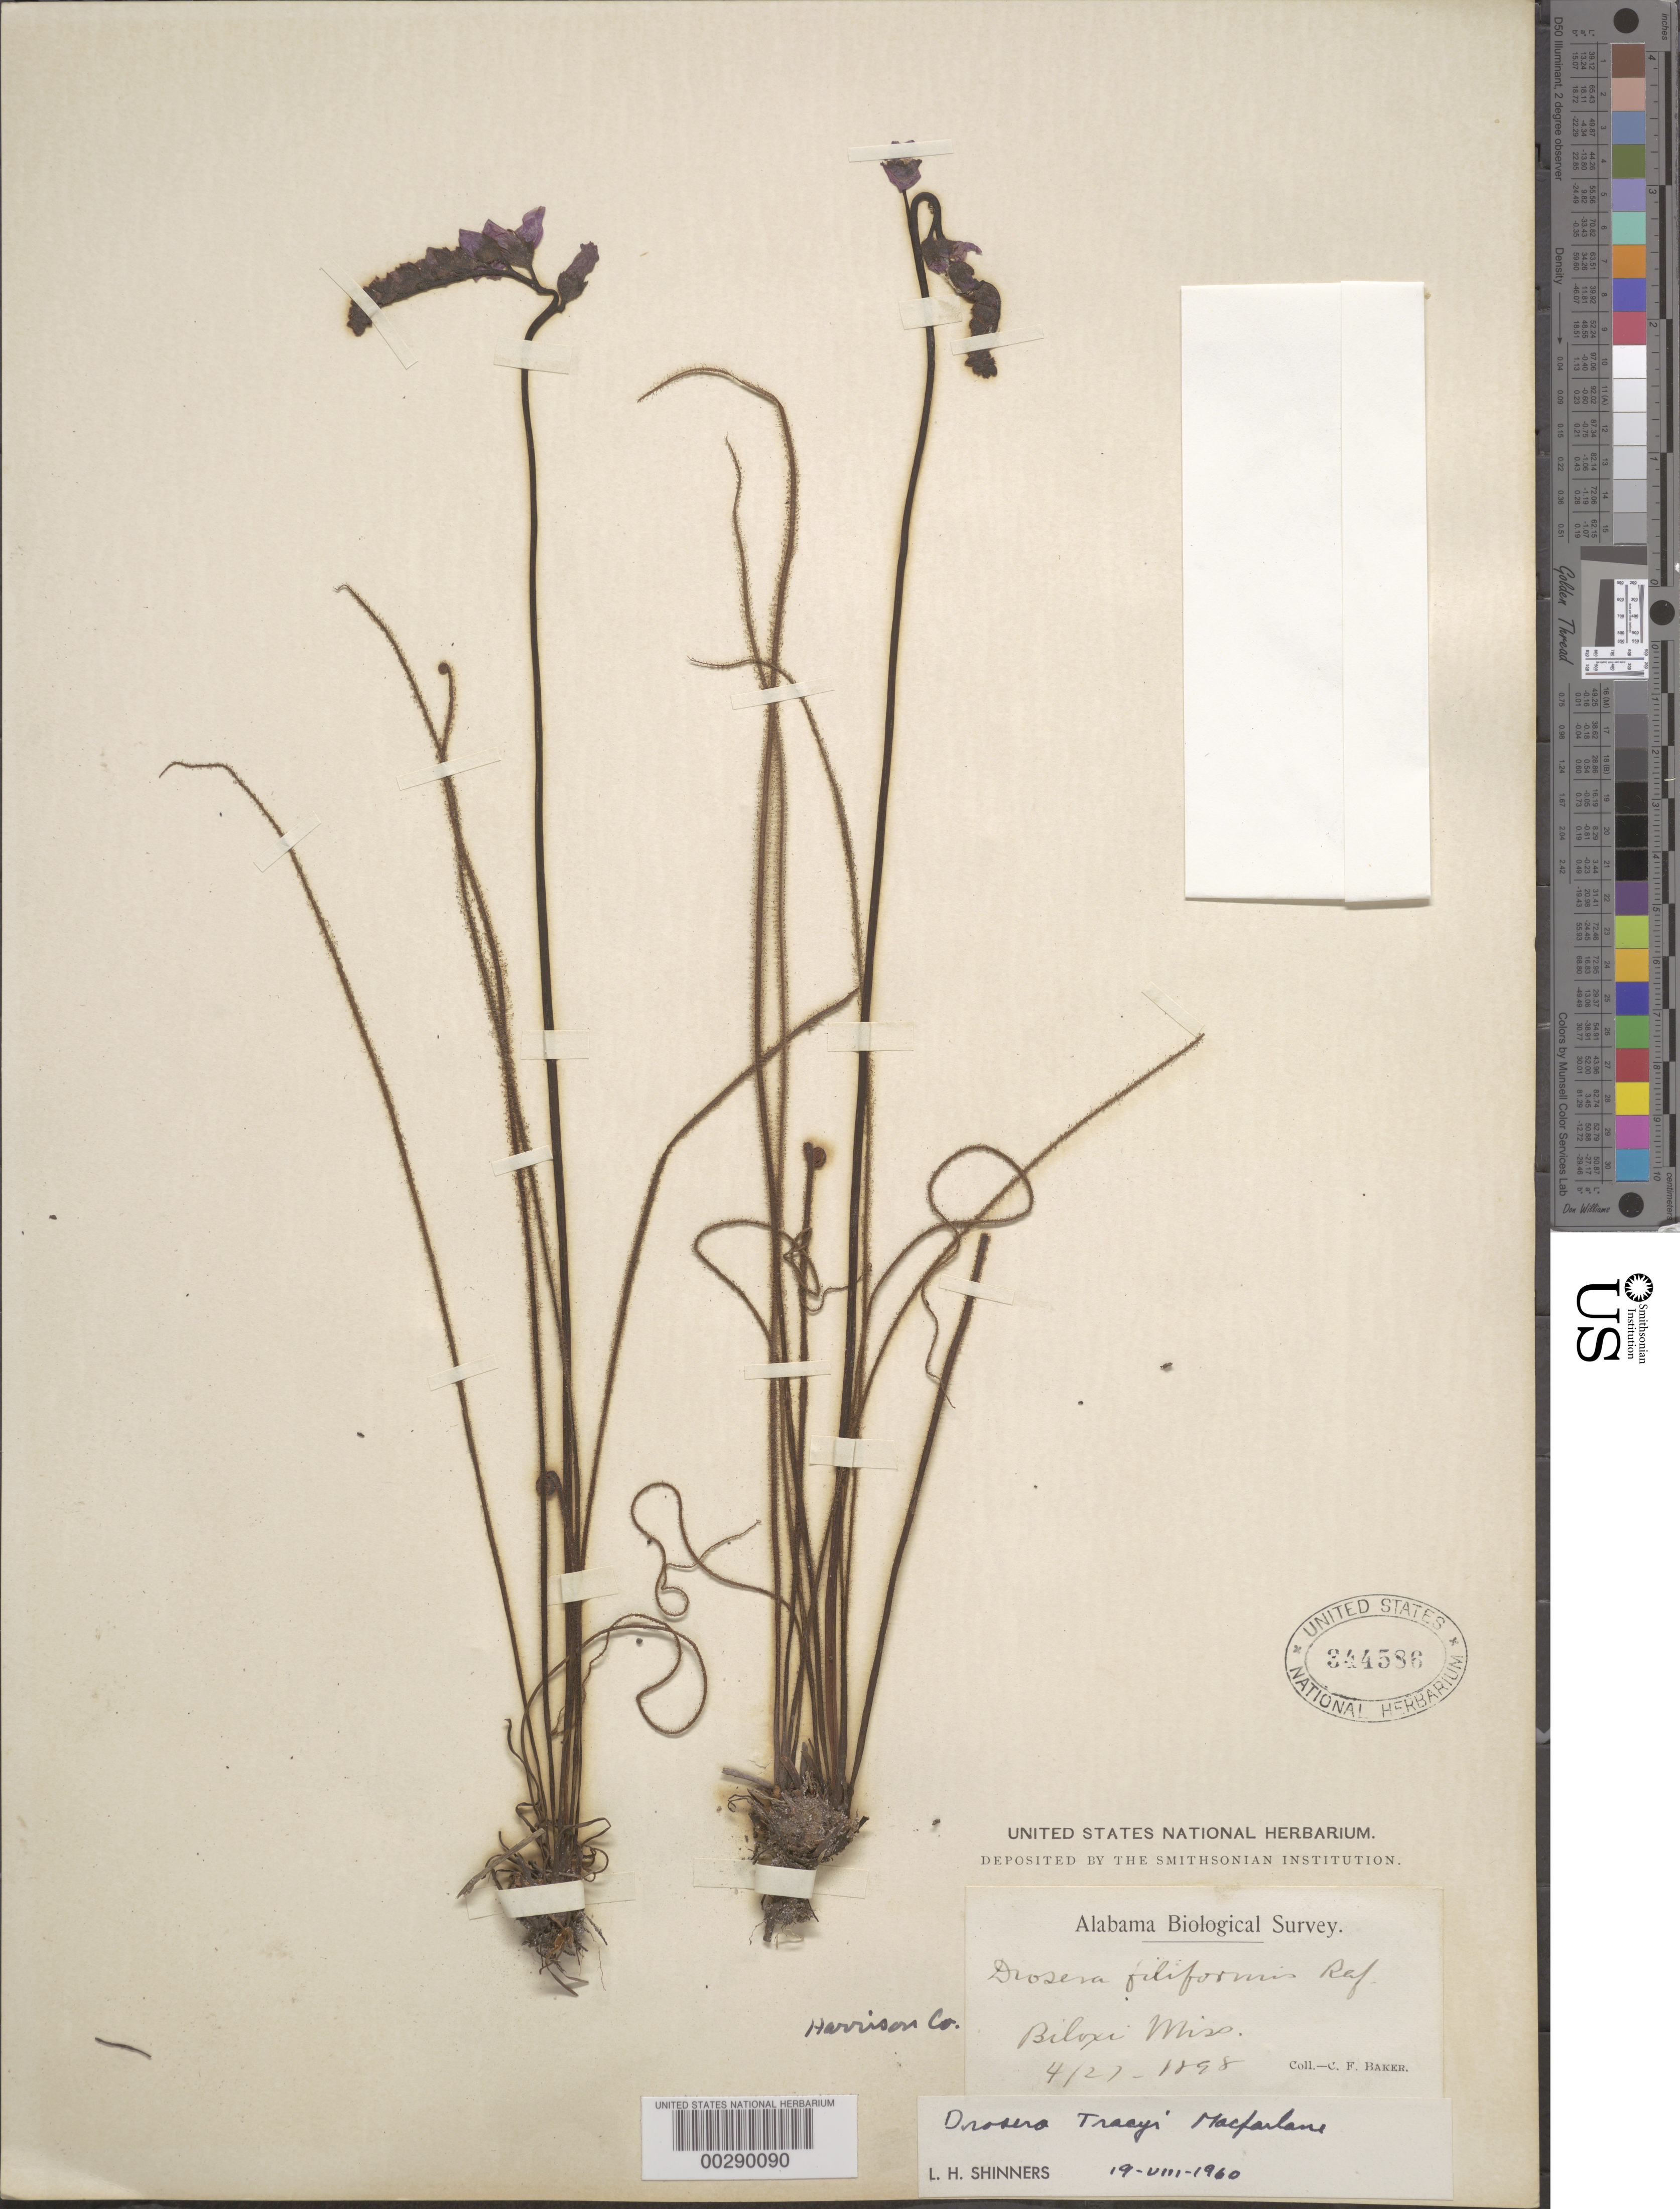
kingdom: Plantae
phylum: Tracheophyta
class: Magnoliopsida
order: Caryophyllales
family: Droseraceae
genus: Drosera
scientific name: Drosera tracyi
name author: Macfarl.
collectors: C. F. Baker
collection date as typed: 27 Apr 1898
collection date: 1898-04-27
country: United States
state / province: Mississippi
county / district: Harrison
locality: Biloxi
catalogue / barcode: US 344586